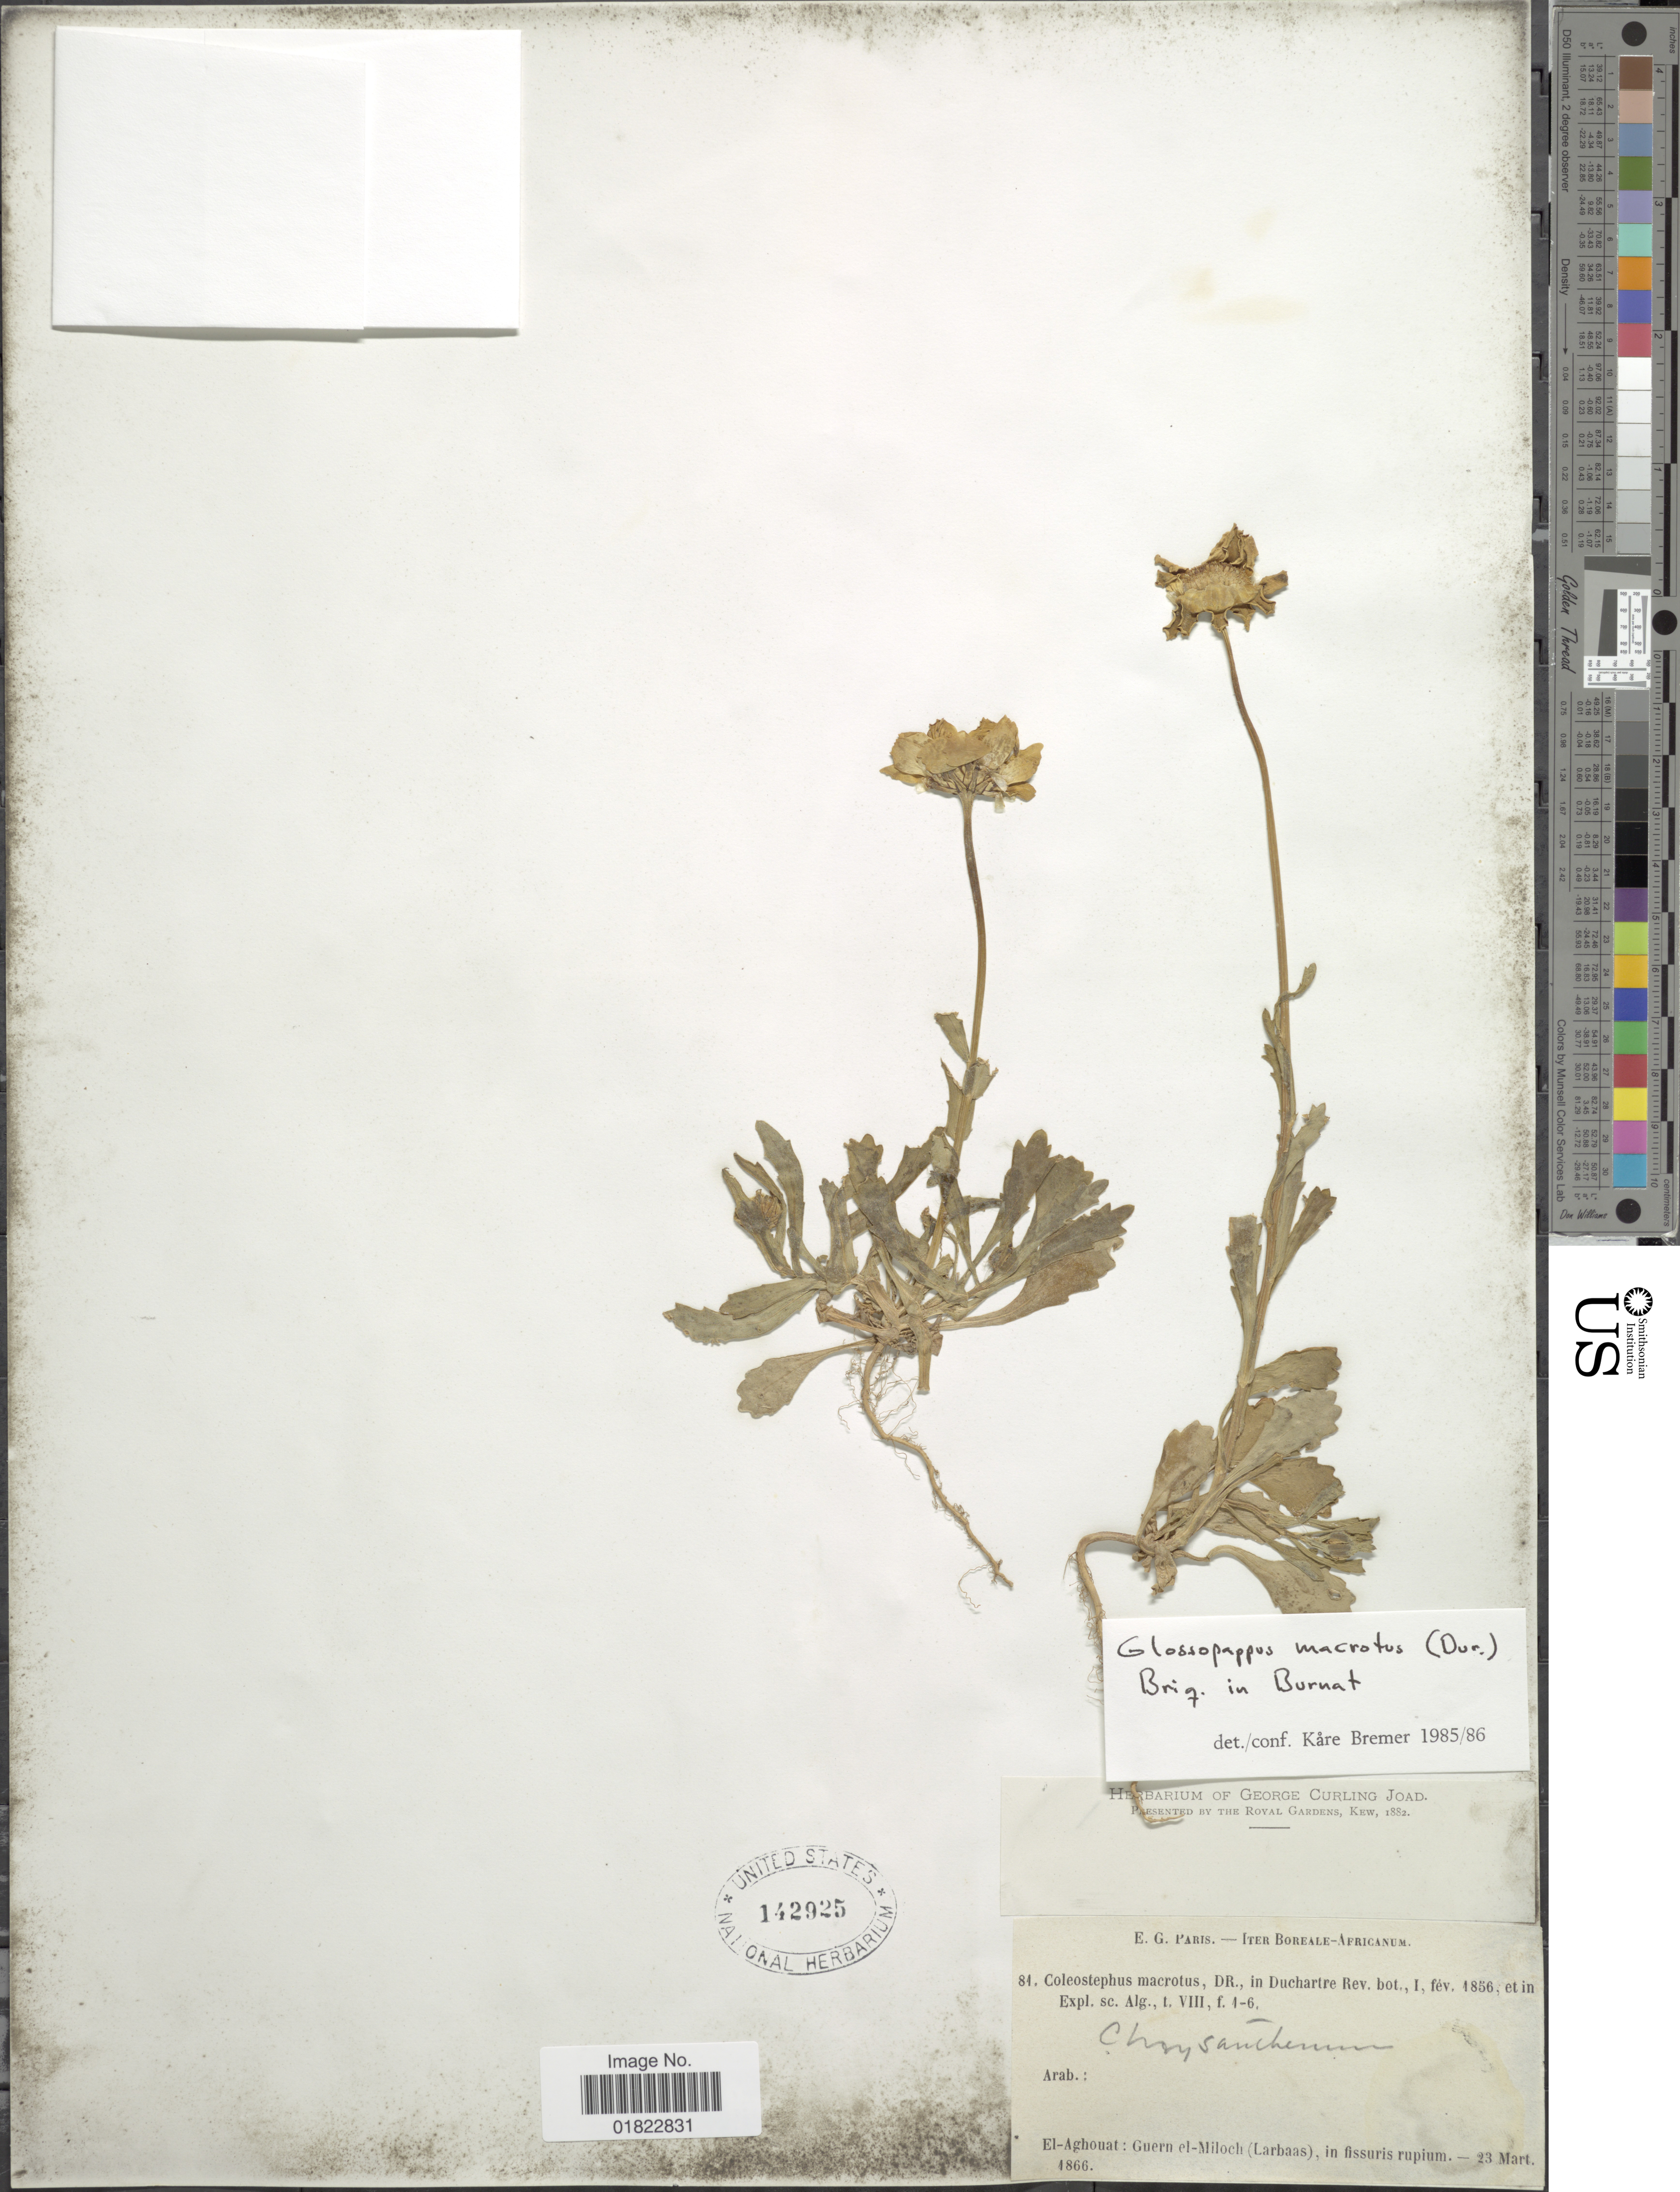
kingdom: Plantae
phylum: Tracheophyta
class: Magnoliopsida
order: Asterales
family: Asteraceae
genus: Glossopappus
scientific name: Glossopappus macrotus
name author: (Durieu) Briq.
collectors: Paris, E.G.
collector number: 81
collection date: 1866-03-23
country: Algeria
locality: El-Aghouat: Guern el Miloch (Larbaas), in fissuris rupium.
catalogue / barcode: US 142925